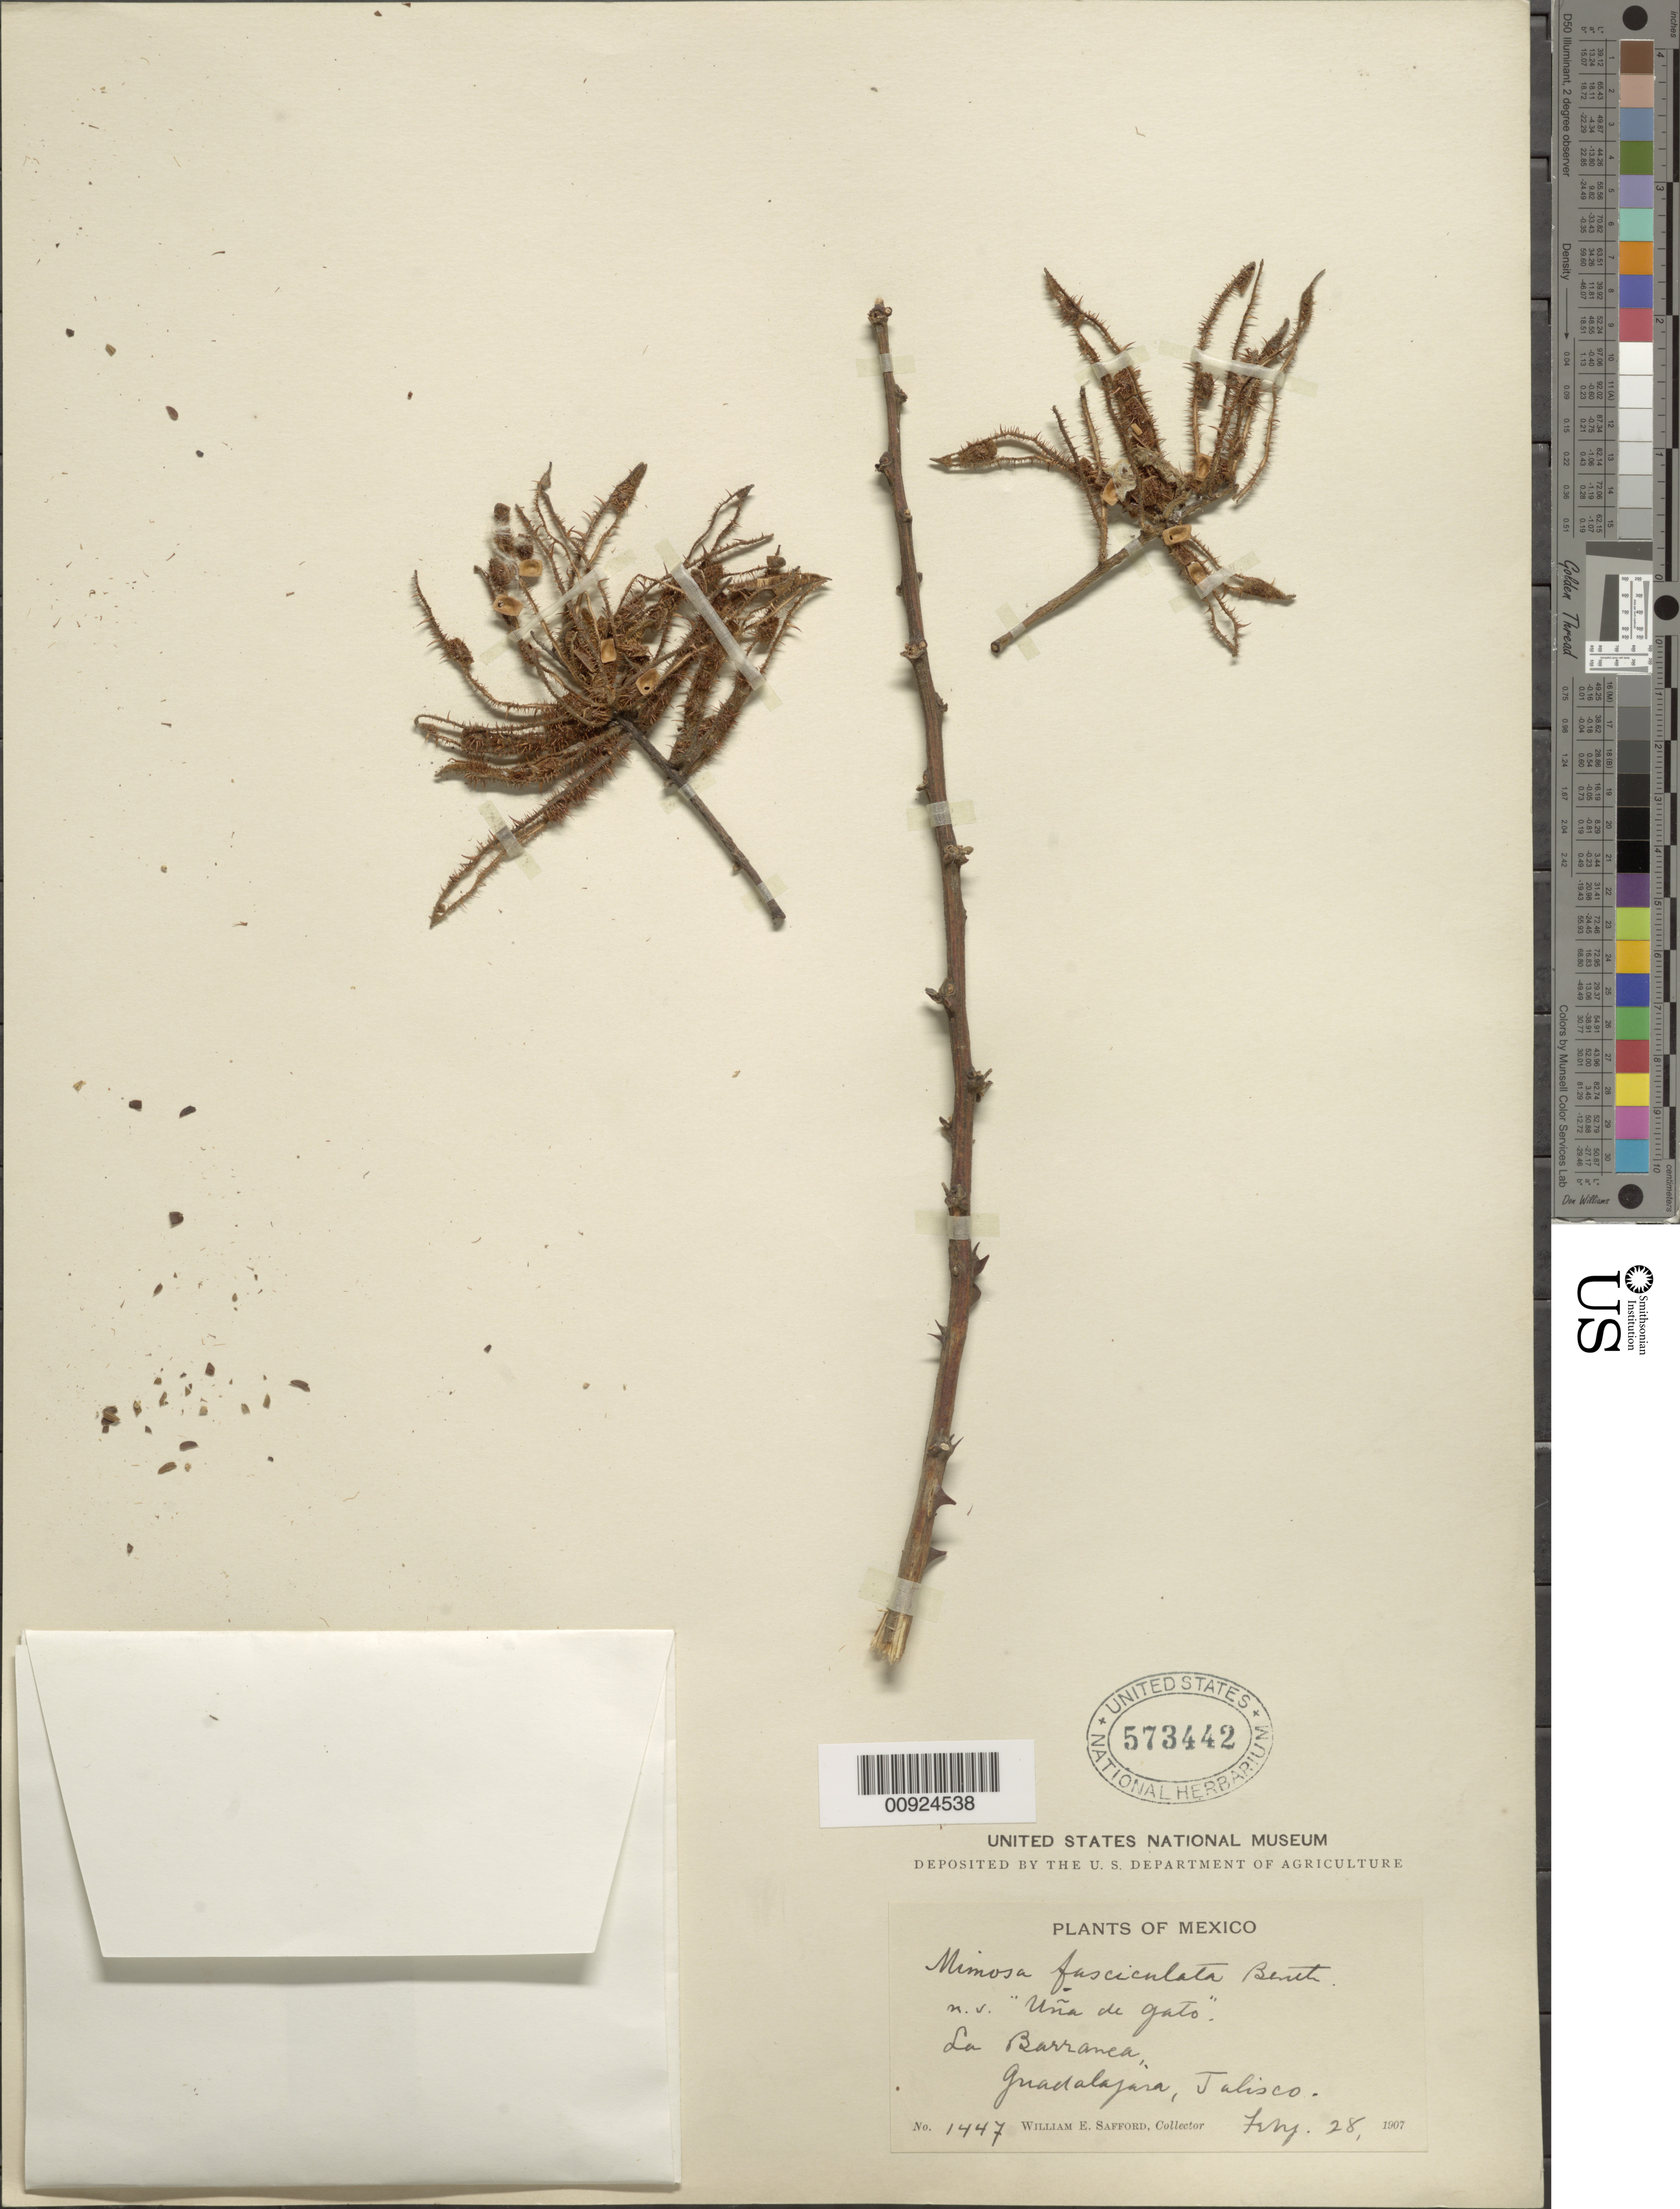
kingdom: Plantae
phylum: Tracheophyta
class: Magnoliopsida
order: Fabales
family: Fabaceae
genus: Mimosa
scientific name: Mimosa benthamii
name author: J.F. Macbr.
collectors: W. E. Safford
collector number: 1447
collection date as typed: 28 Feb 1907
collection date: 1907-02-28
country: Mexico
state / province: Jalisco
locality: La Barranca, Guadalajara, Jalisco.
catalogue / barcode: US 573442